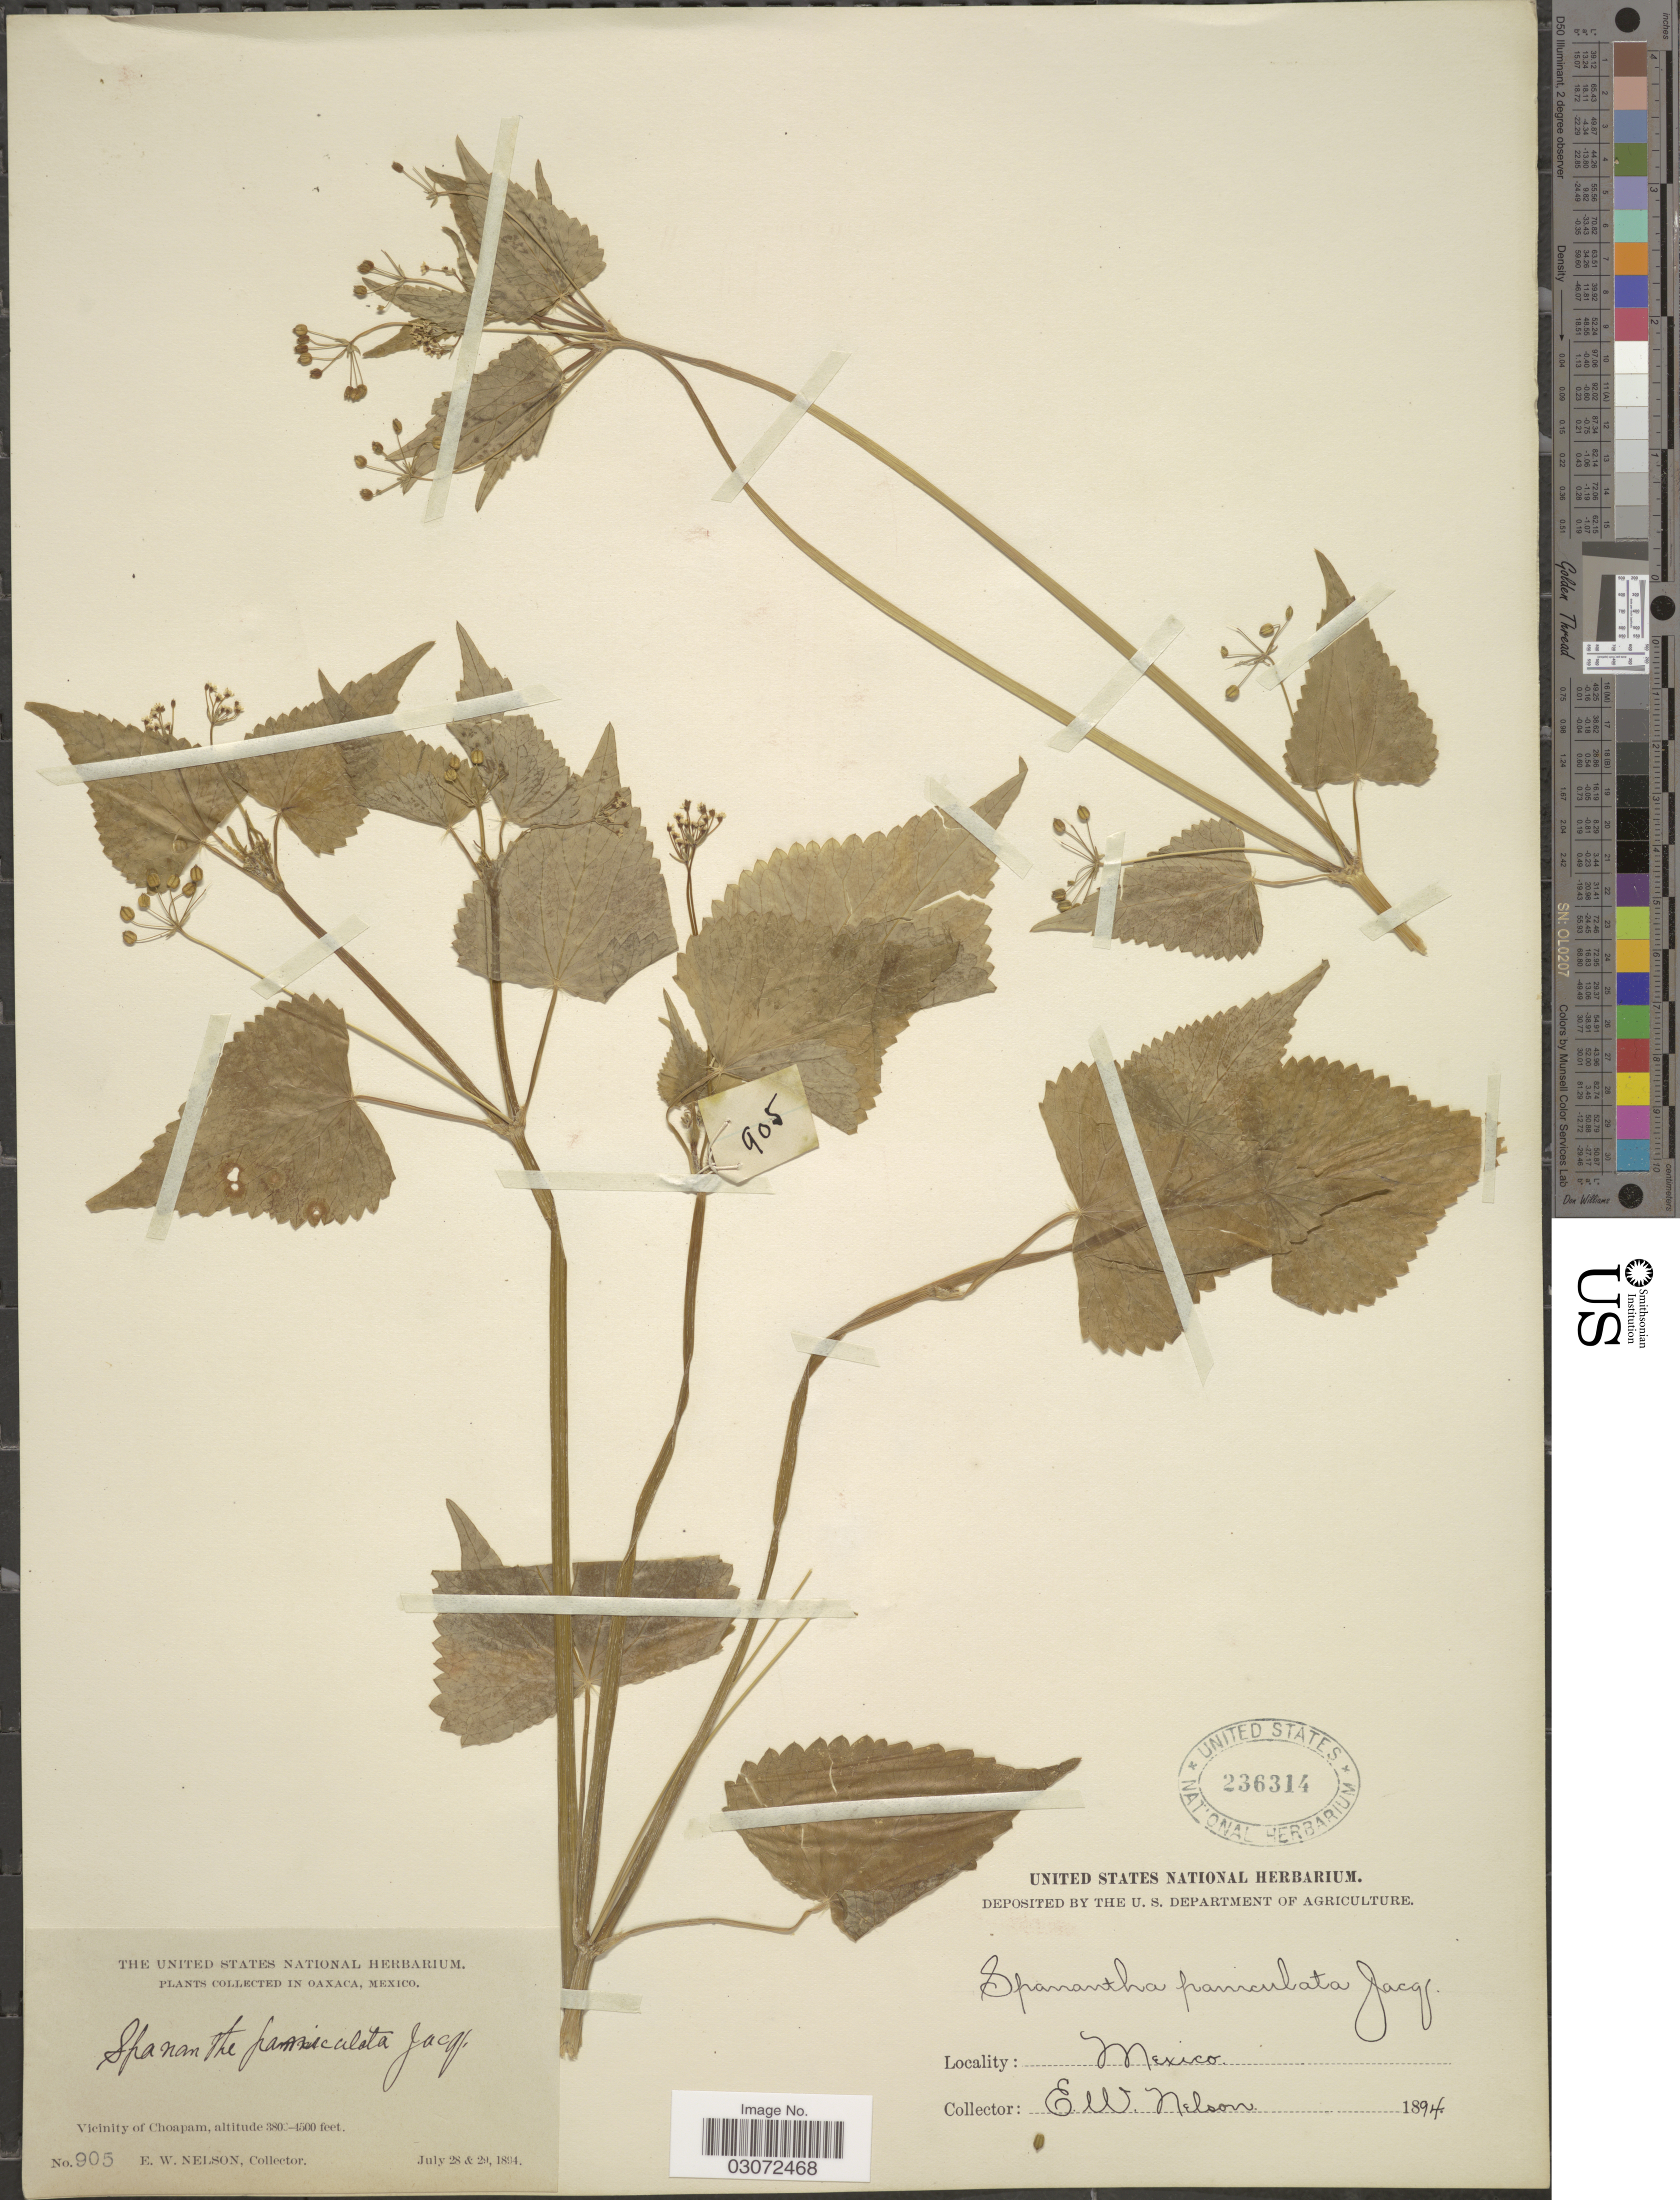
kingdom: Plantae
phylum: Tracheophyta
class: Magnoliopsida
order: Apiales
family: Apiaceae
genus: Spananthe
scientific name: Spananthe paniculata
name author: Jacq.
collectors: E. W. Nelson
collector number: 905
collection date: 1894-07-28/1894-07-29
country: Mexico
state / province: Oaxaca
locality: Vicinity of Choapan.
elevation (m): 1159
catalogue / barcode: US 236314